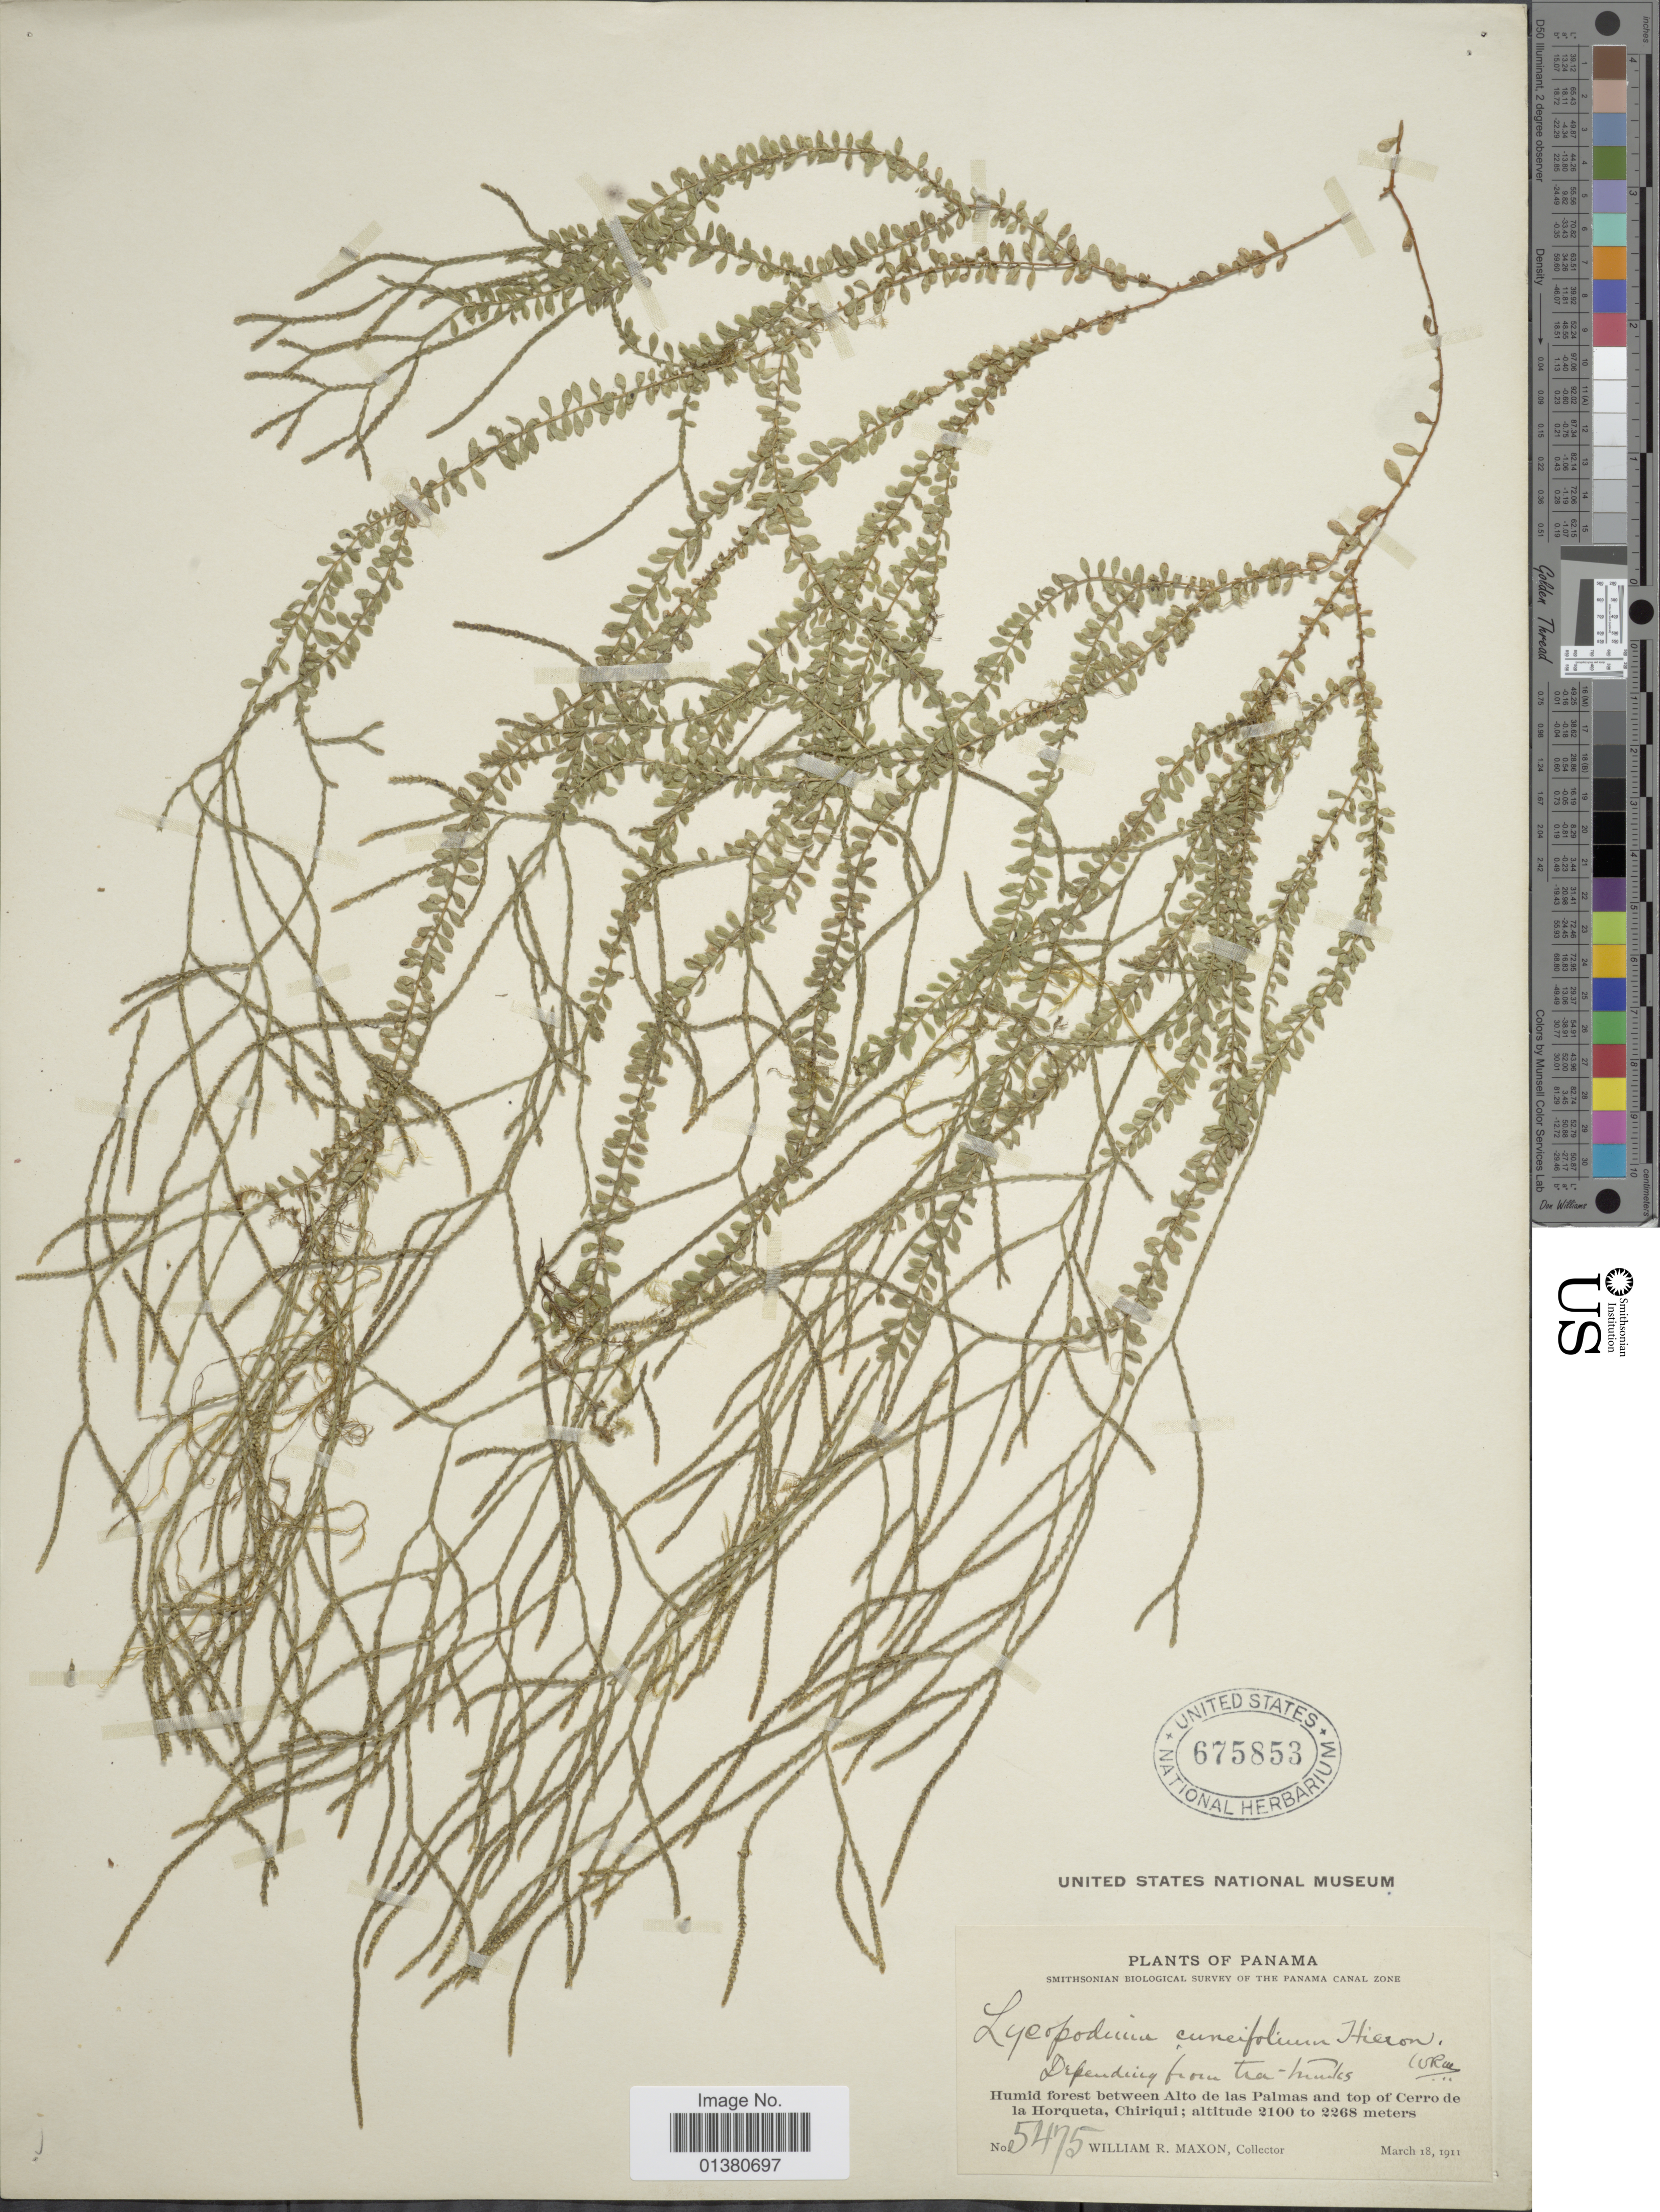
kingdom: Plantae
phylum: Tracheophyta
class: Lycopodiopsida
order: Lycopodiales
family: Lycopodiaceae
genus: Phlegmariurus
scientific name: Phlegmariurus cuneifolius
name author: (Hieron.) B. Øllg.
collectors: W. R. Maxon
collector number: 5475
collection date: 1911-03-18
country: Panama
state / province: Chiriqui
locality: Humald forest between Alto de las Palmas and top of Cerro de la Horqueta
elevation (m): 2100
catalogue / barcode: US 675853